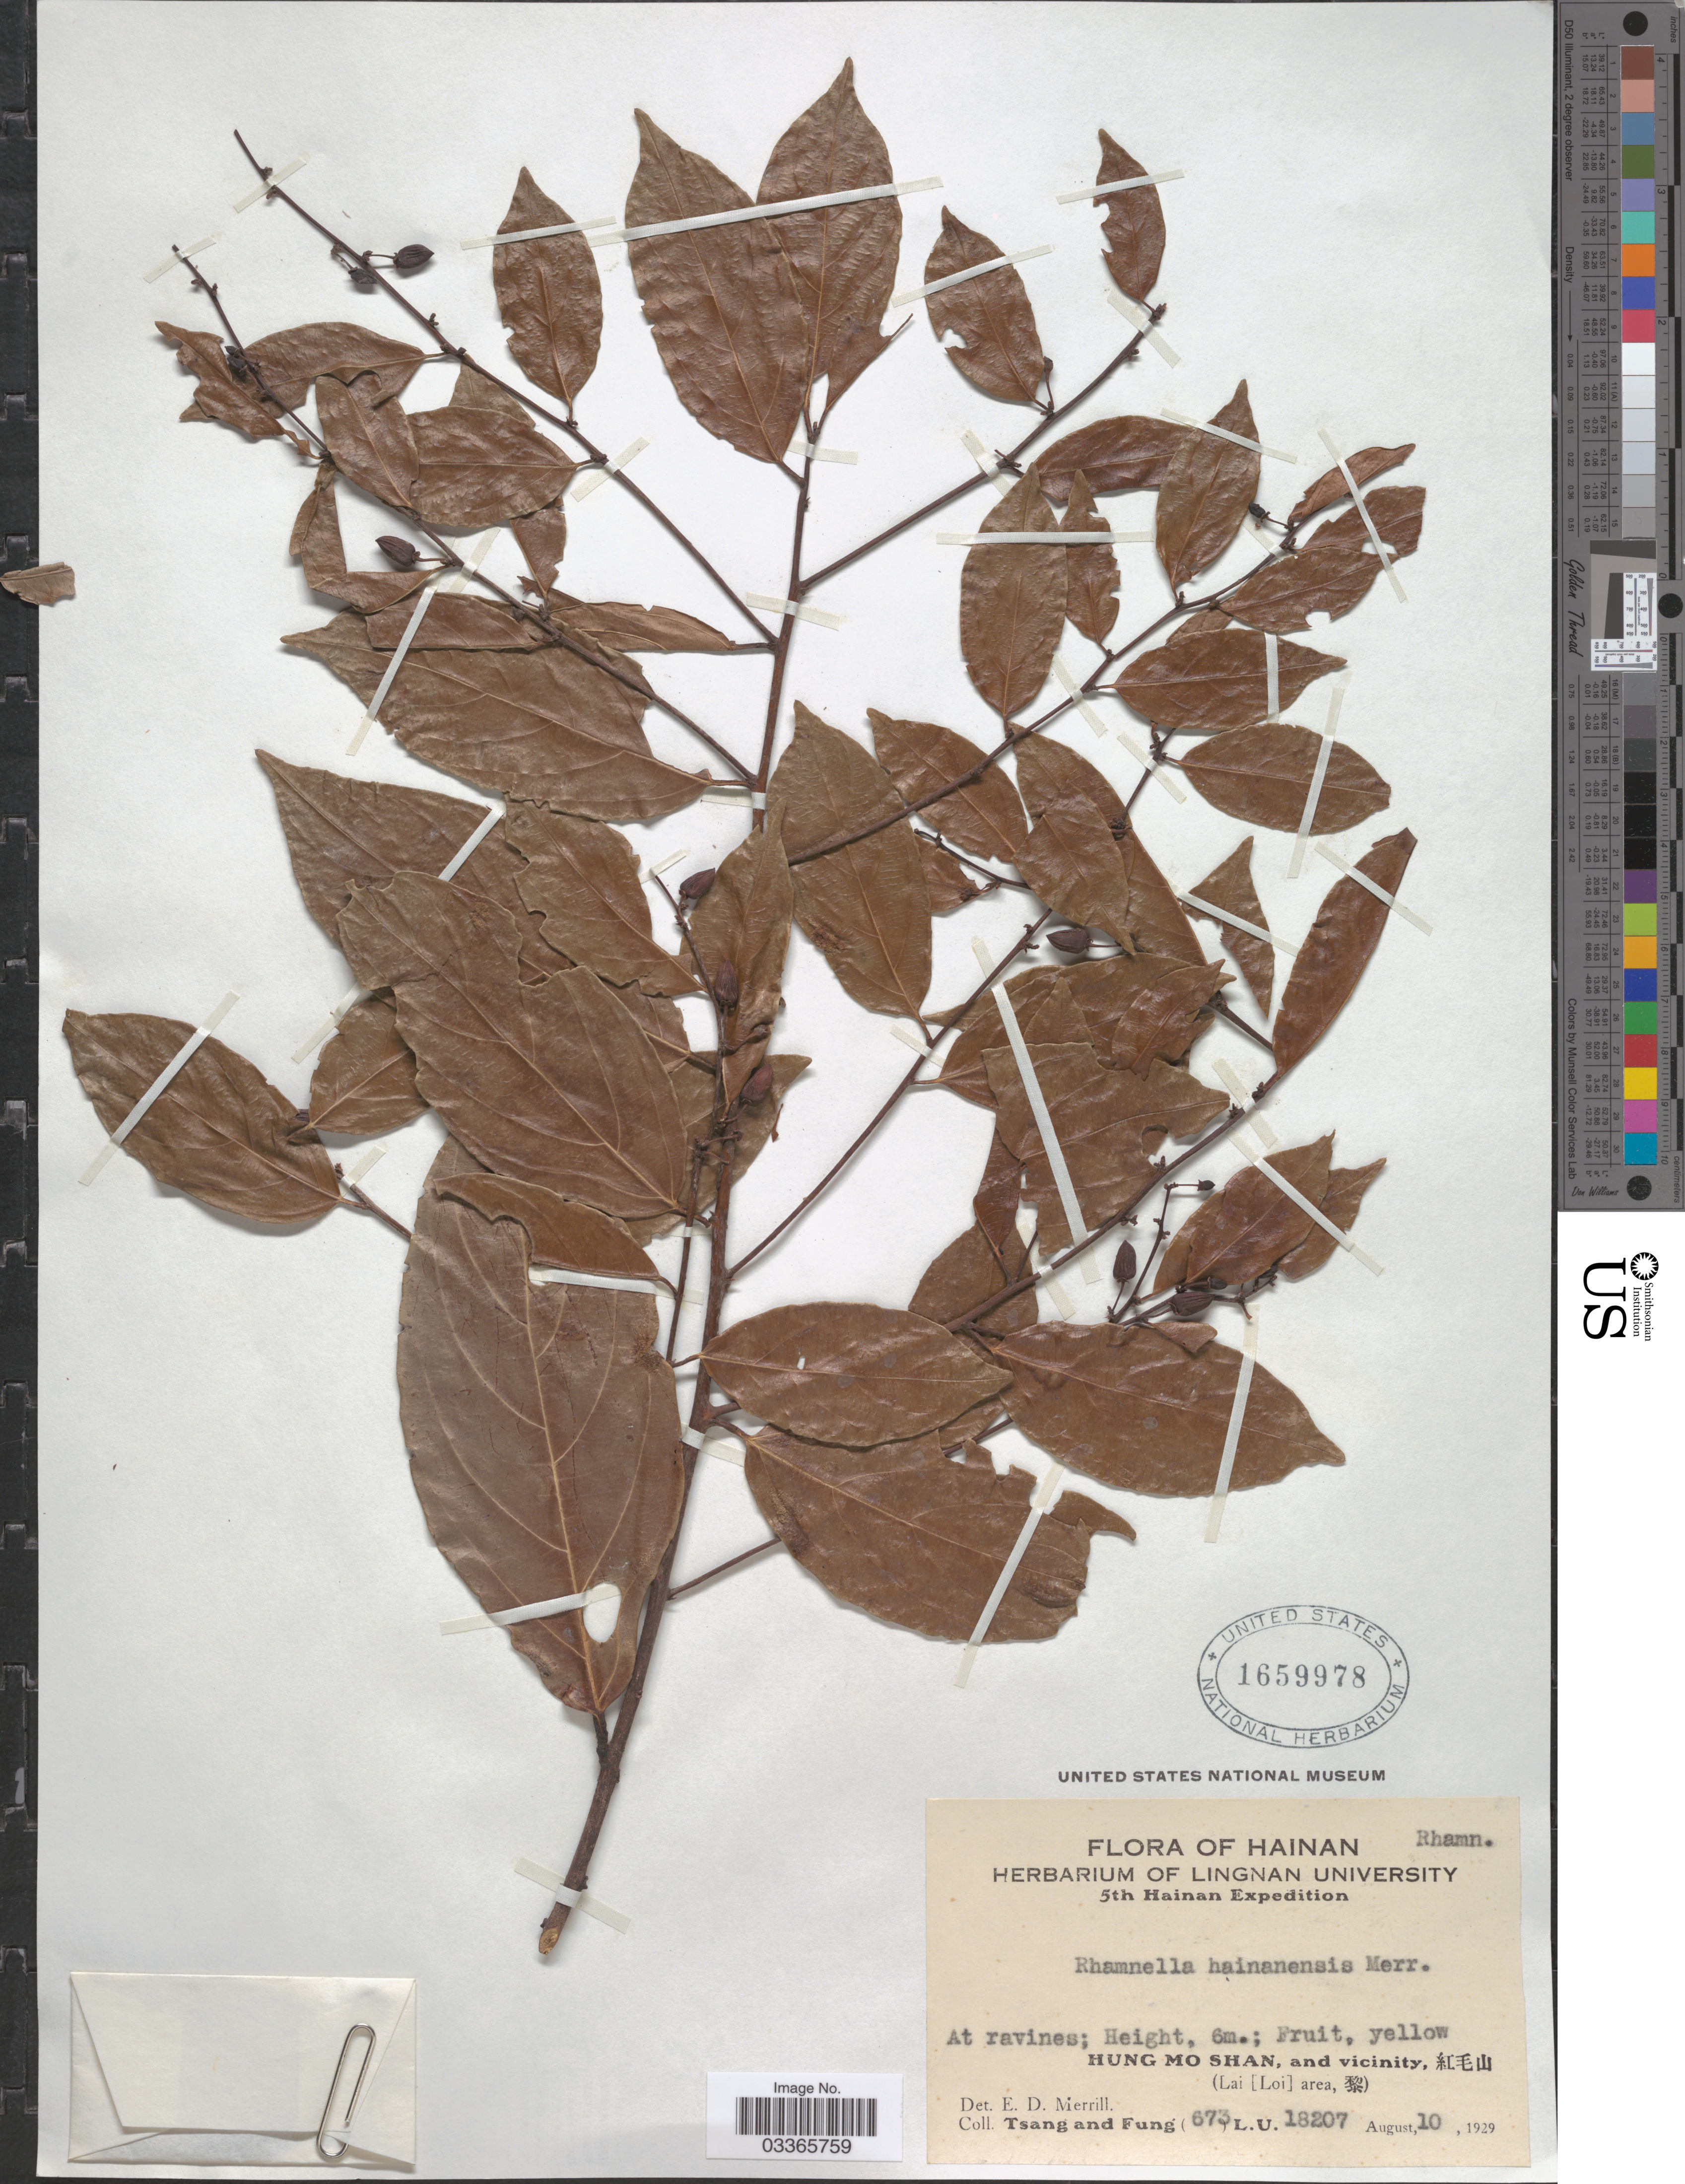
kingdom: Plantae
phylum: Tracheophyta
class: Magnoliopsida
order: Rosales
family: Rhamnaceae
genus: Rhamnella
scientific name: Rhamnella hainanensis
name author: Merr.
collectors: -. T'sang & Fung, --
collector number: (673)L.U.18207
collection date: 1929-08-10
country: China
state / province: Hainan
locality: HuMo Shan, and vicinity, (Lai (Loi) area/ Li and Miao Autonomous Prefecture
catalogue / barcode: US 1659978